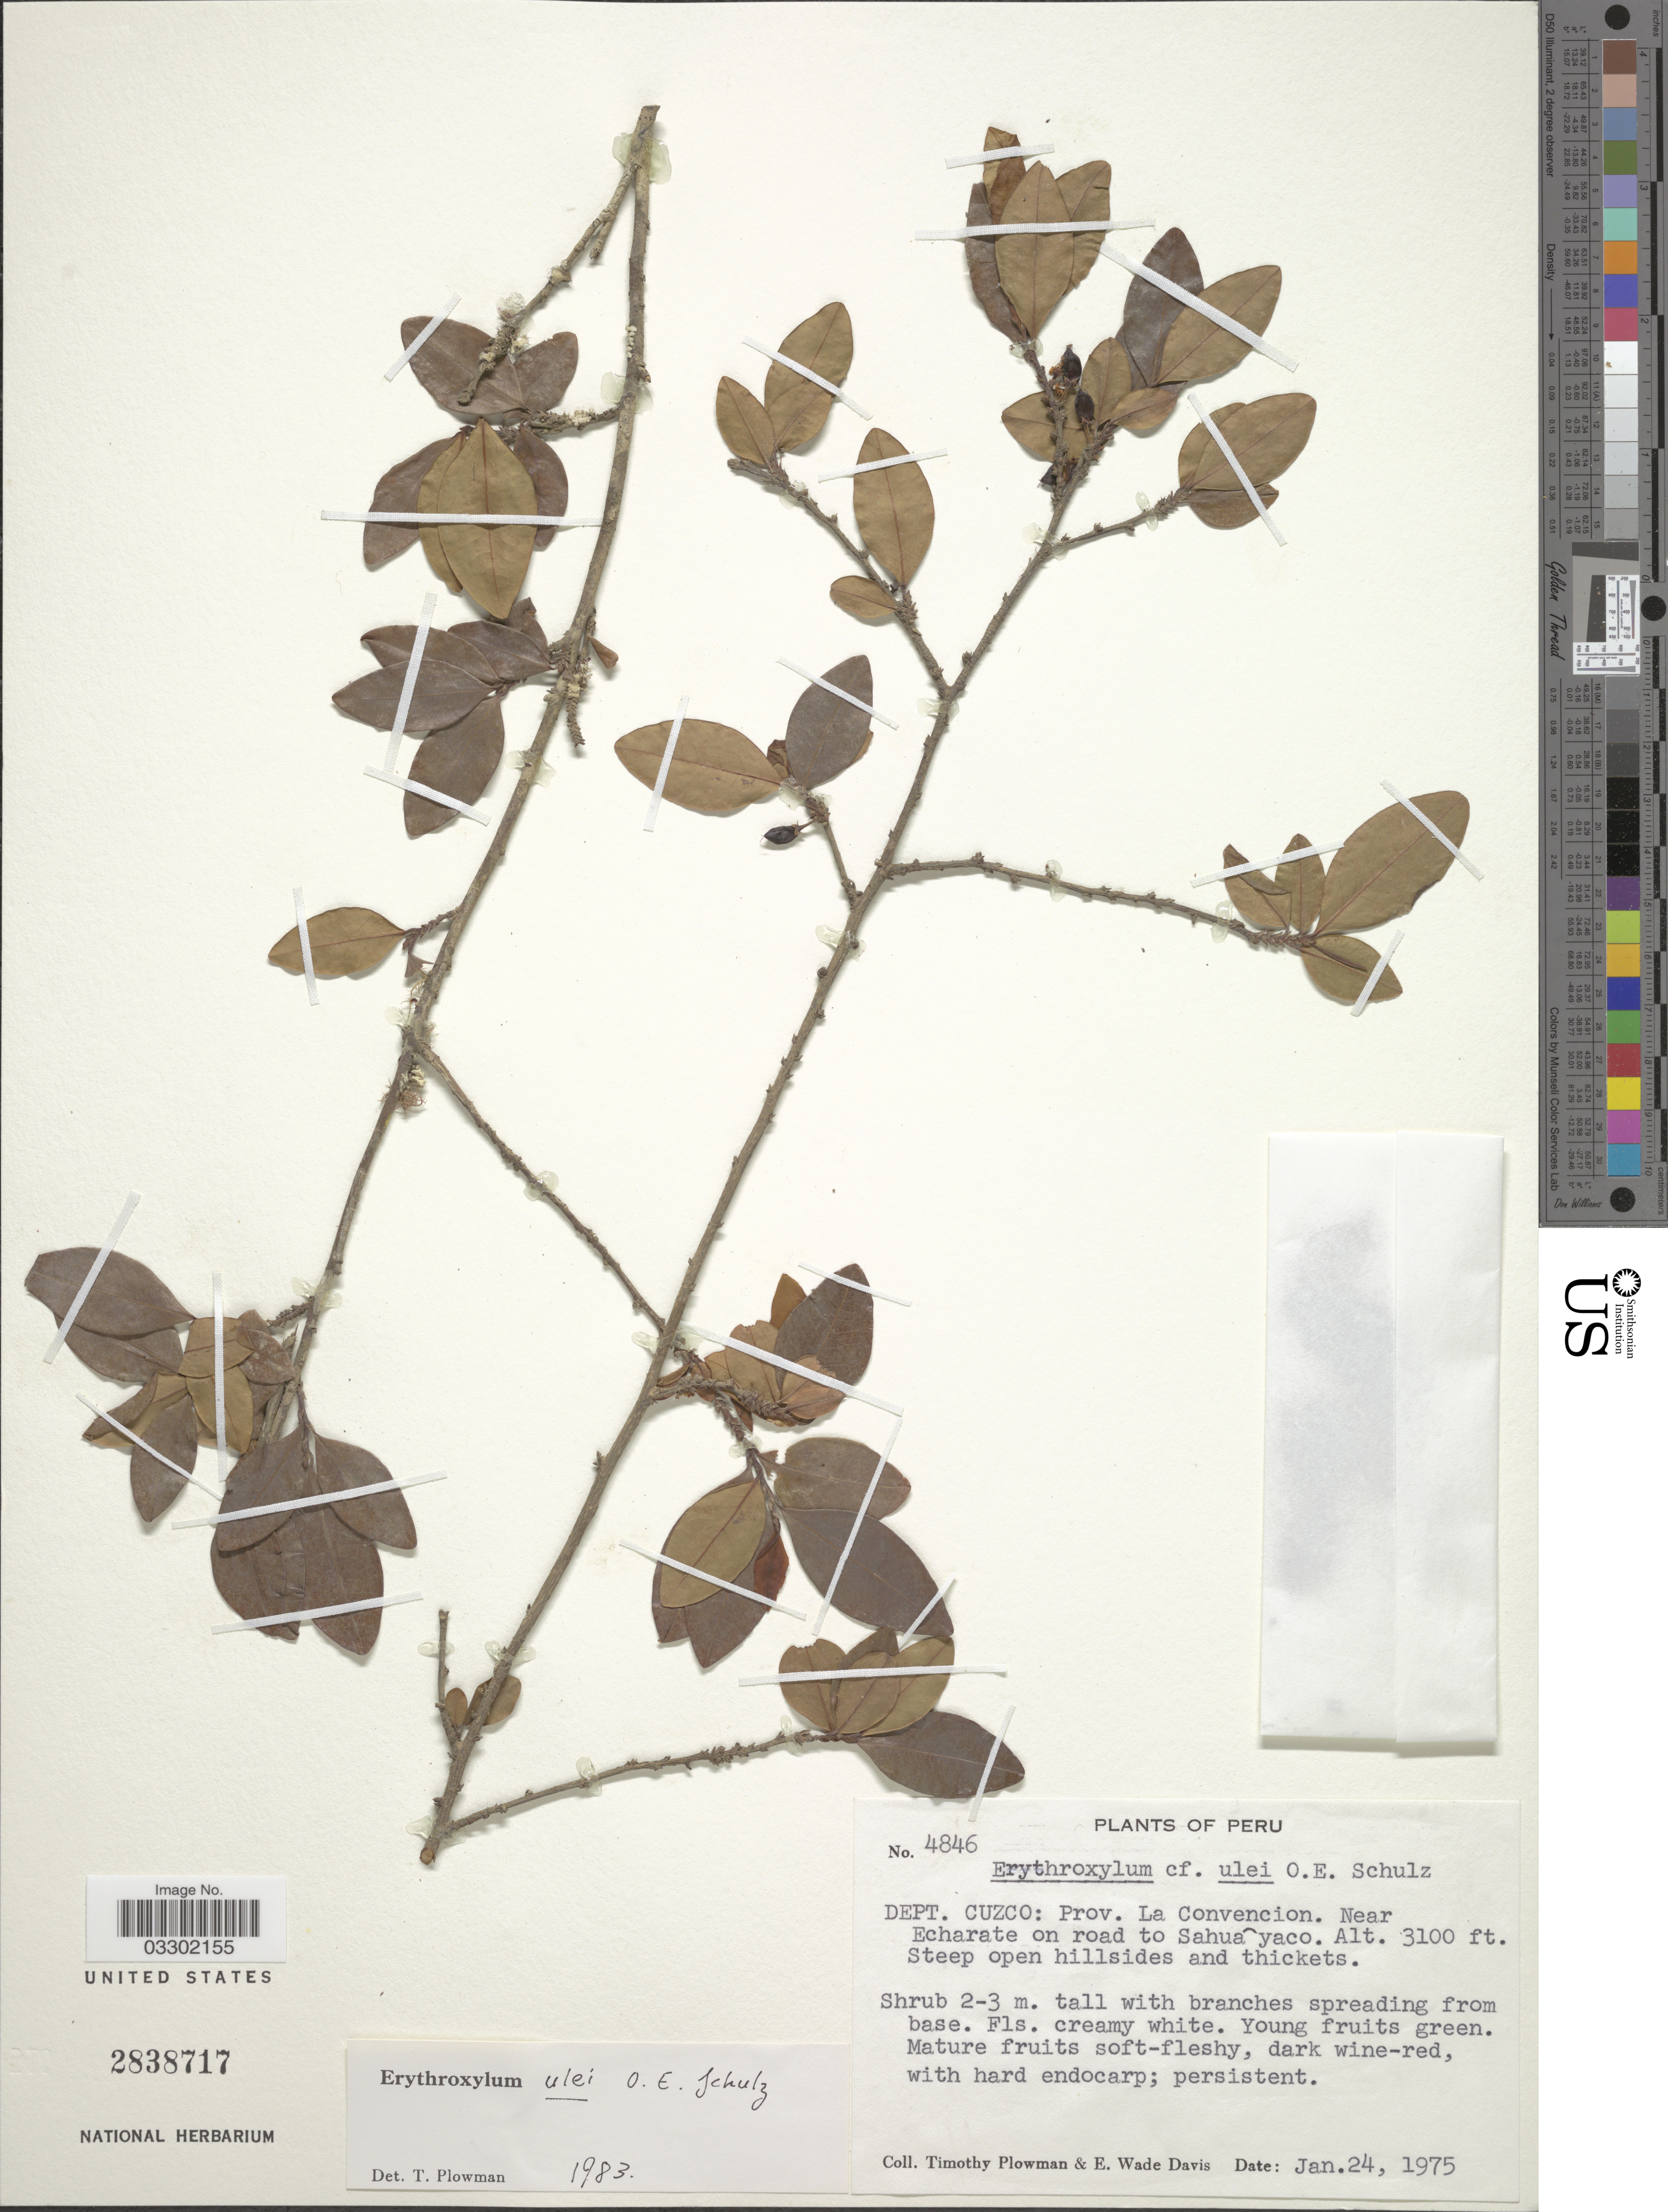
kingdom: Plantae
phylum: Tracheophyta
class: Magnoliopsida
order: Malpighiales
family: Erythroxylaceae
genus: Erythroxylum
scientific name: Erythroxylum ulei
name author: O.E. Schulz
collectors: T. Plowman & E. Wade-Davis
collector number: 4846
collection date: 1975-01-24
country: Peru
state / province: Cusco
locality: Dept. Cuzco: Prov. La Convencion. Near Echarate on road to Sahuayaco.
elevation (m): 945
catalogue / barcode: US 2838717